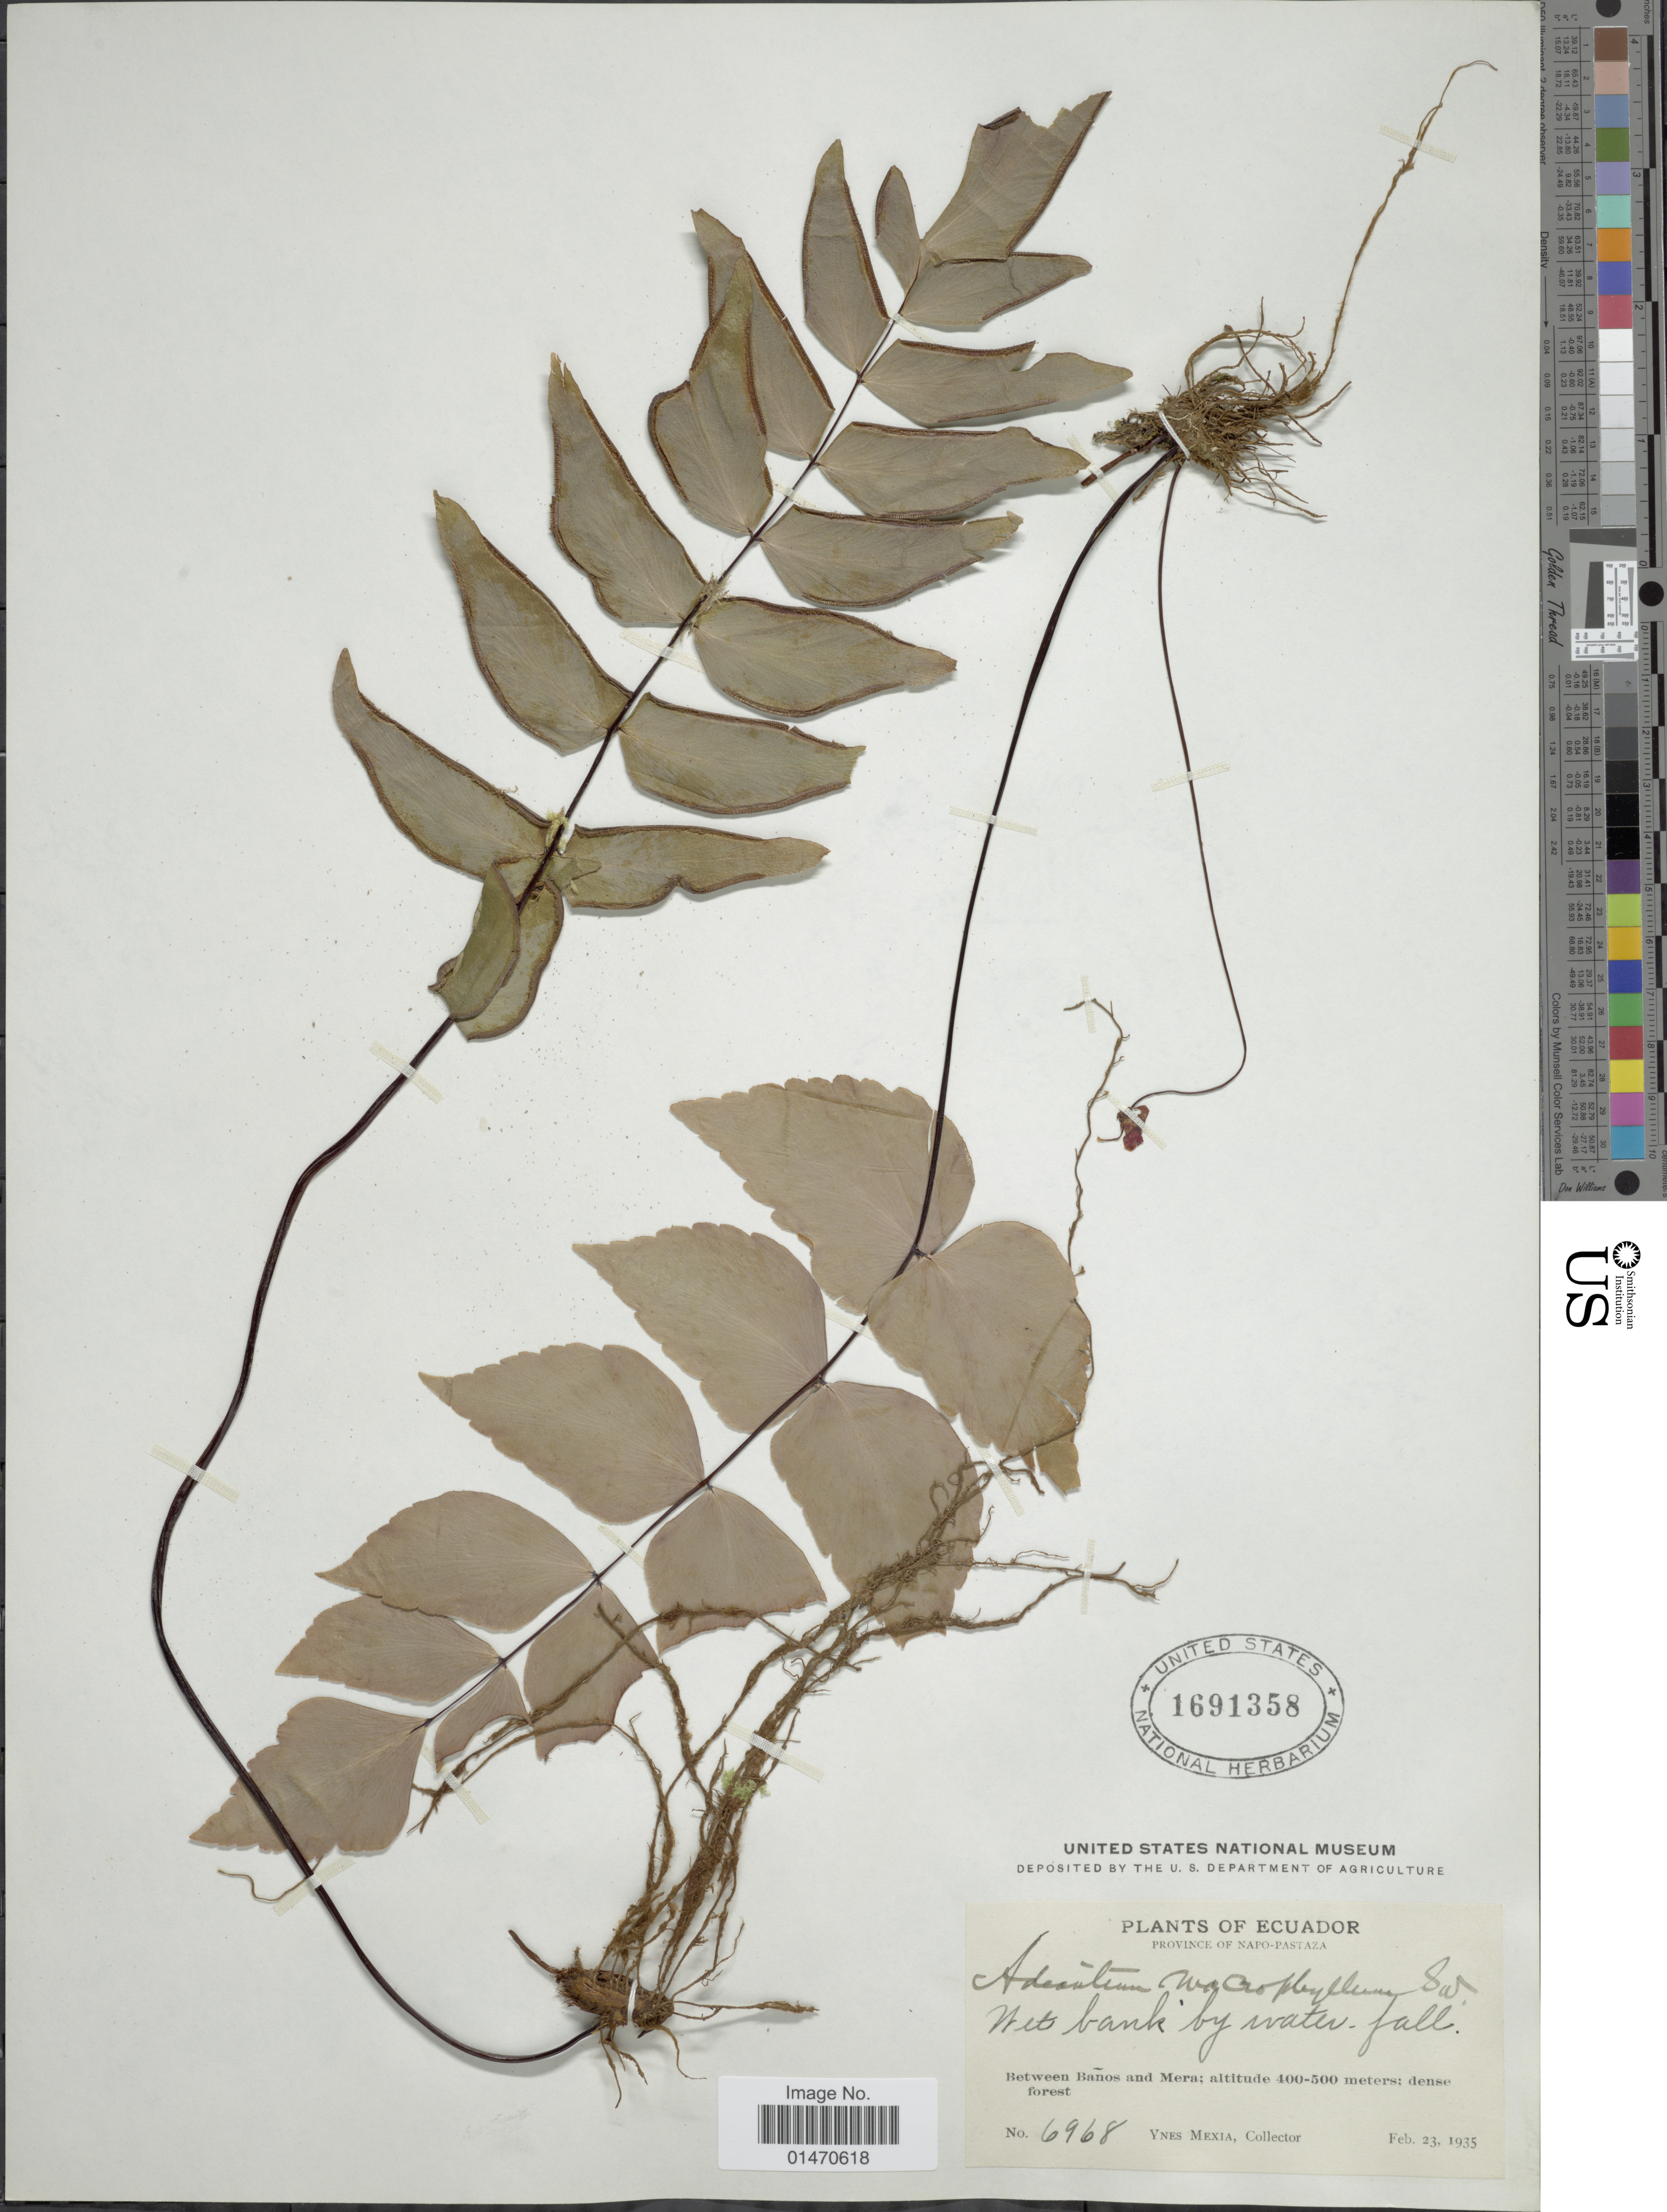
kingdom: Plantae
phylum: Tracheophyta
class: Polypodiopsida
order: Polypodiales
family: Pteridaceae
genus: Adiantum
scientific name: Adiantum macrophyllum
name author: Sw.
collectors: Y. Mexia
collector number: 6968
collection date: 1935-02-23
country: Ecuador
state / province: Napo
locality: Province of Napo-Pastaza, between Banos and Mera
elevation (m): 400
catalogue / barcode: US 1691358